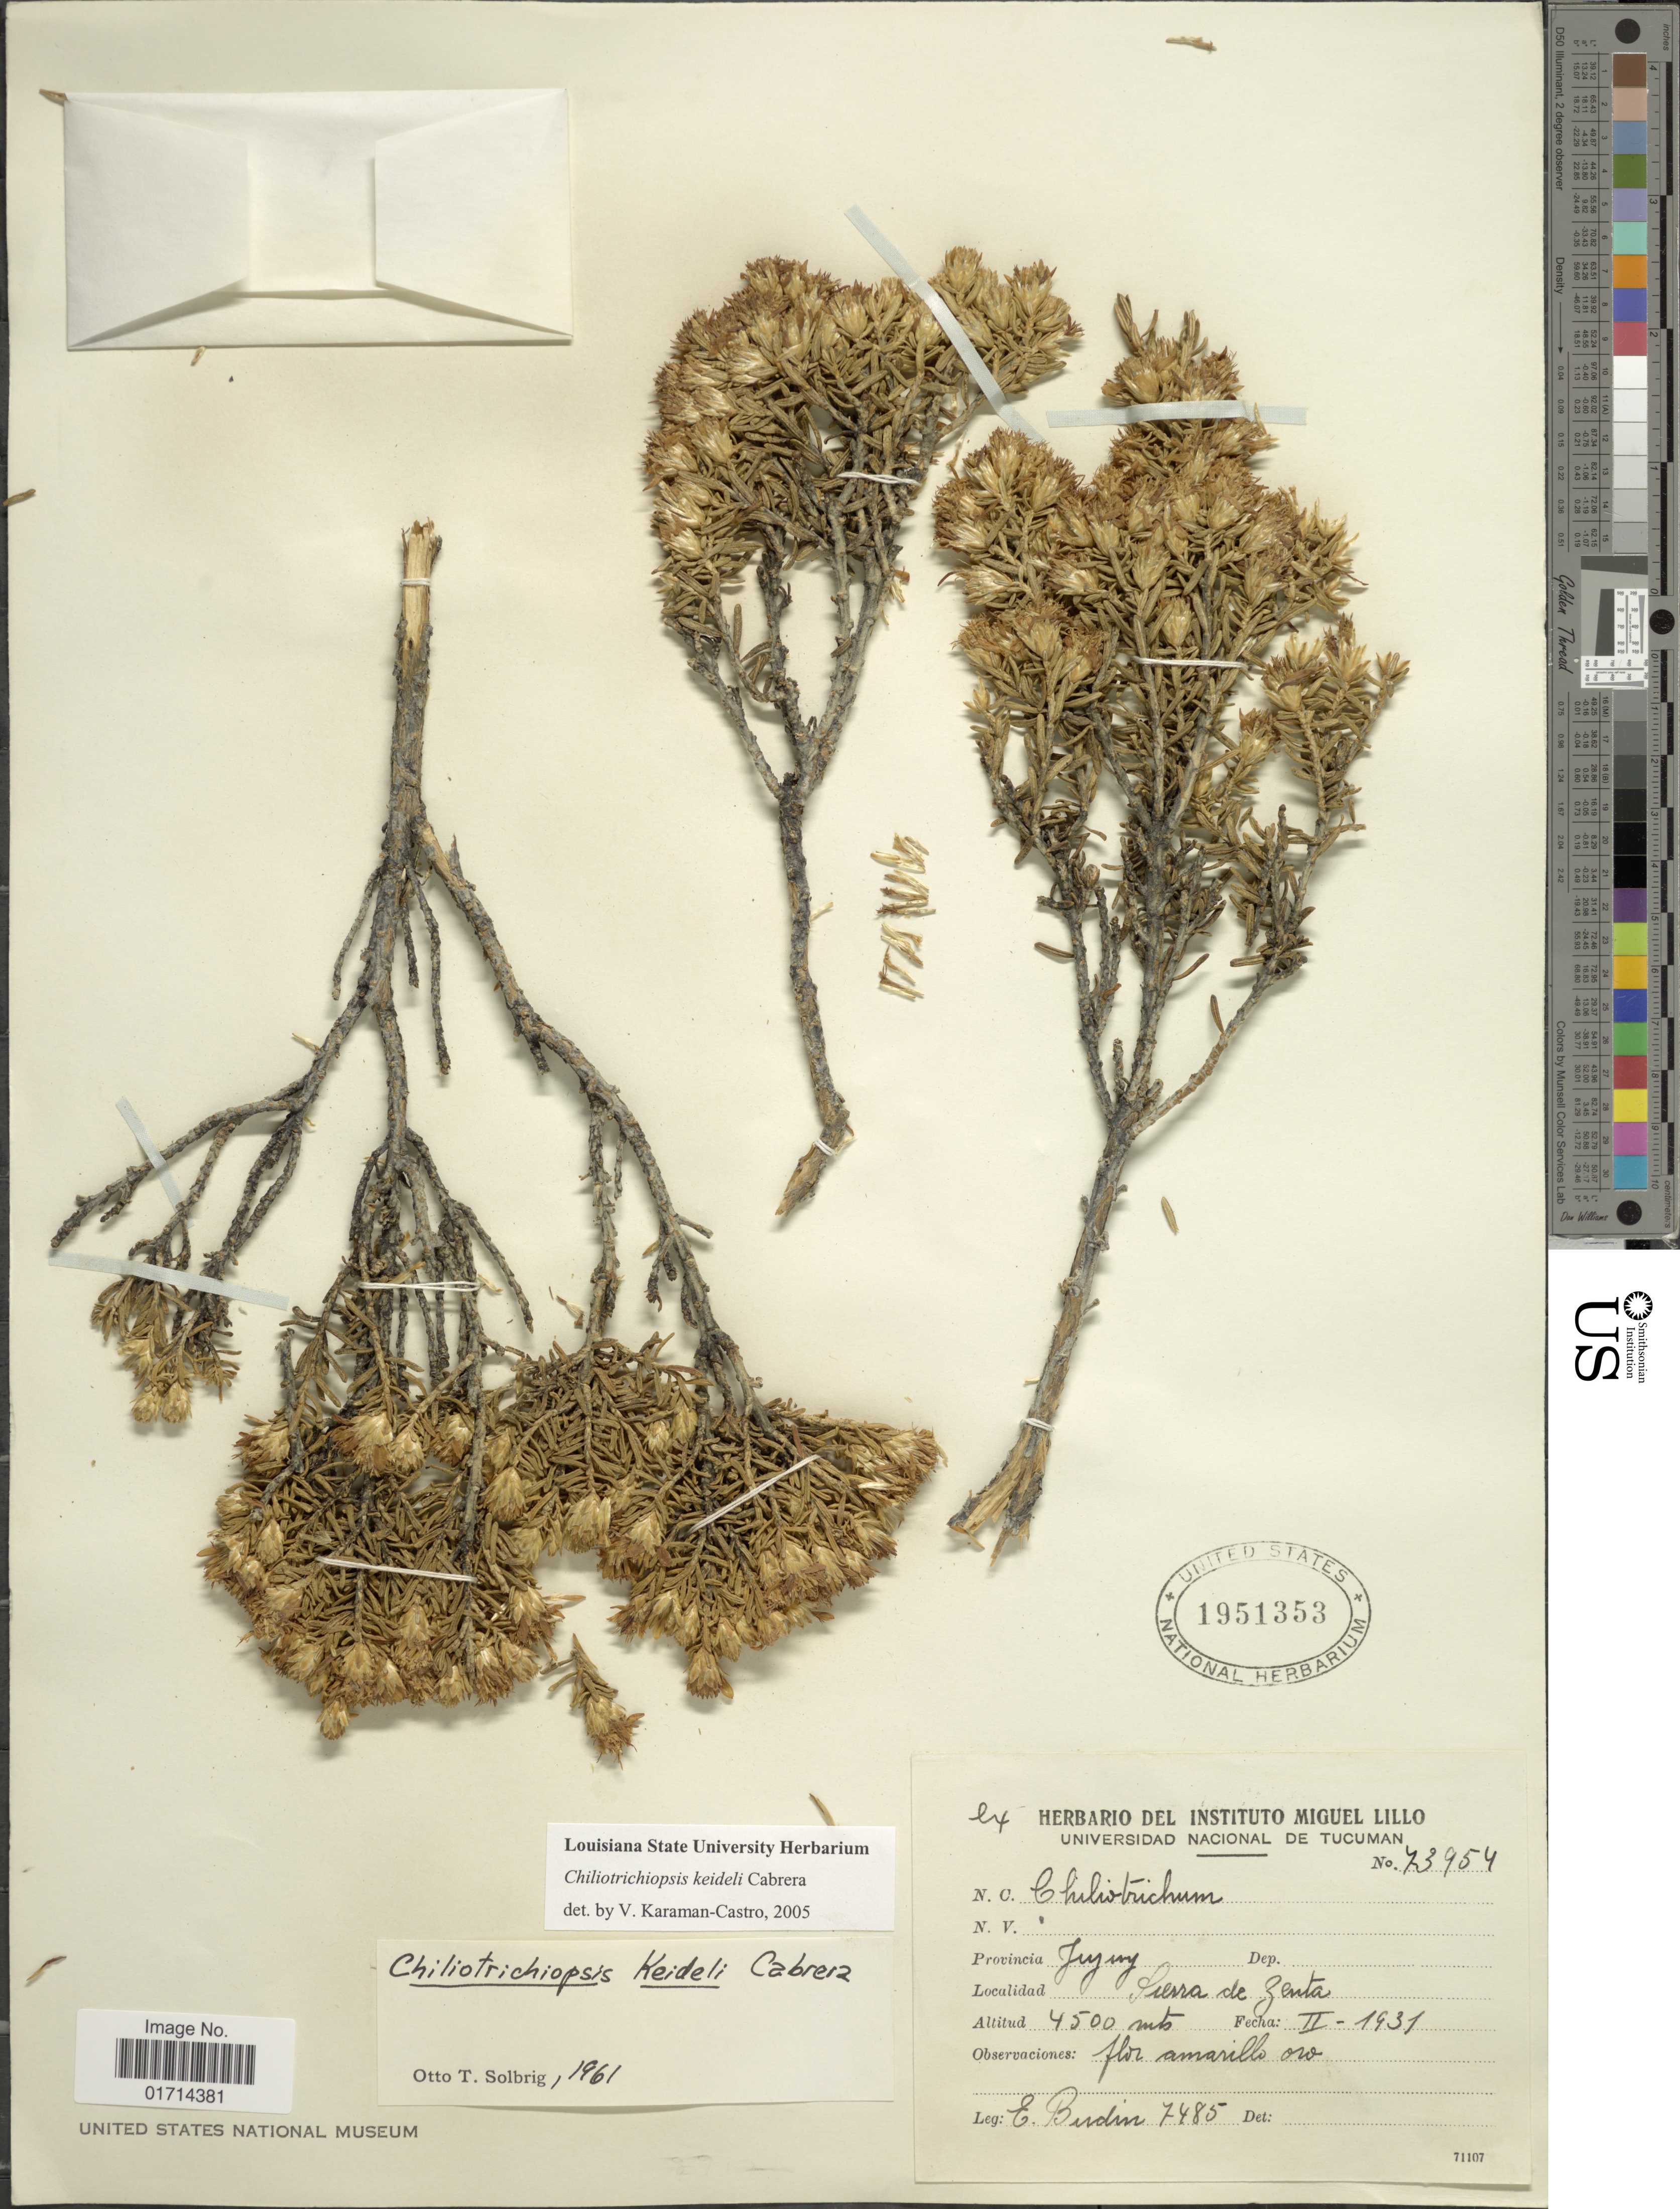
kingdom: Plantae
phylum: Tracheophyta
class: Magnoliopsida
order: Asterales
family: Asteraceae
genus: Chiliotrichiopsis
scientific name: Chiliotrichiopsis keideli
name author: Cabrera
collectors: E. Budin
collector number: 7485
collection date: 1931-02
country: Argentina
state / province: Jujuy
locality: Sierra de Zenta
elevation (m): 4500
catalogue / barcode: US 1951353